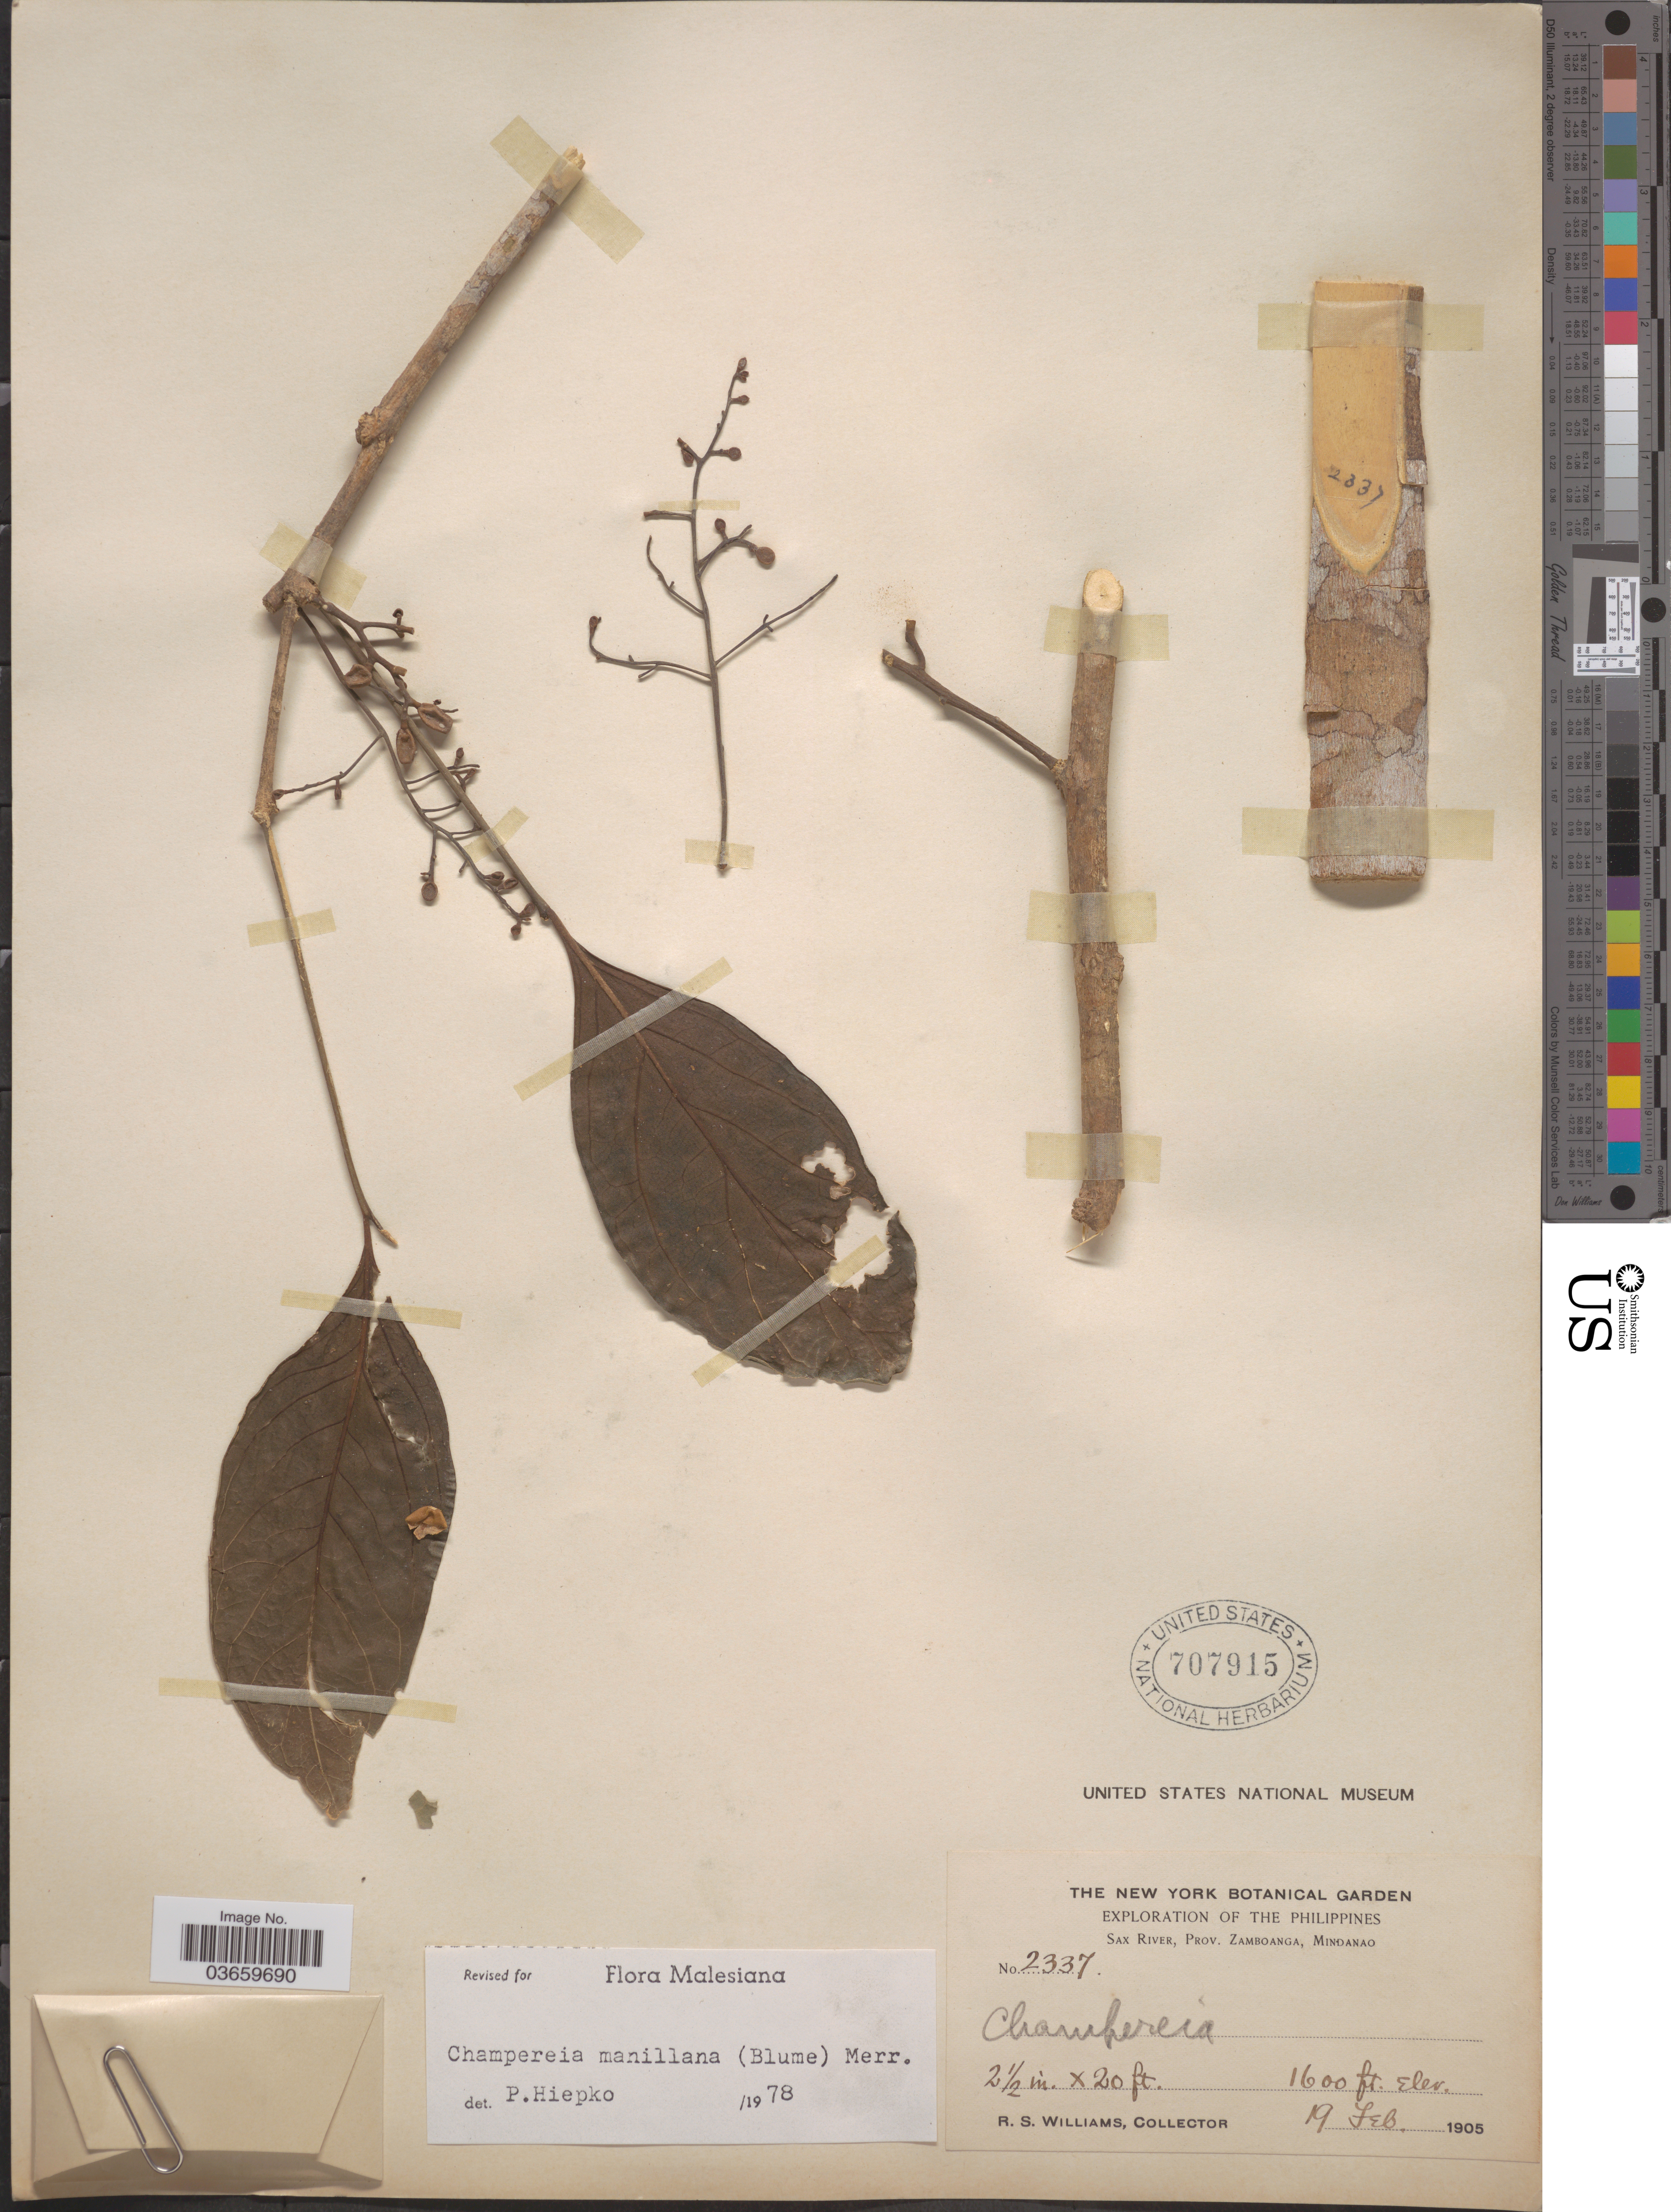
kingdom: Plantae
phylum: Tracheophyta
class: Magnoliopsida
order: Santalales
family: Opiliaceae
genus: Champereia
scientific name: Champereia manillana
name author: (Blume) Merr.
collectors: R. S. Williams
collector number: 2337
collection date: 1905-02-19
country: Philippines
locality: Sax River, Prov. Zamboanga, Mindanao.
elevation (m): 488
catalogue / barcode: US 707915